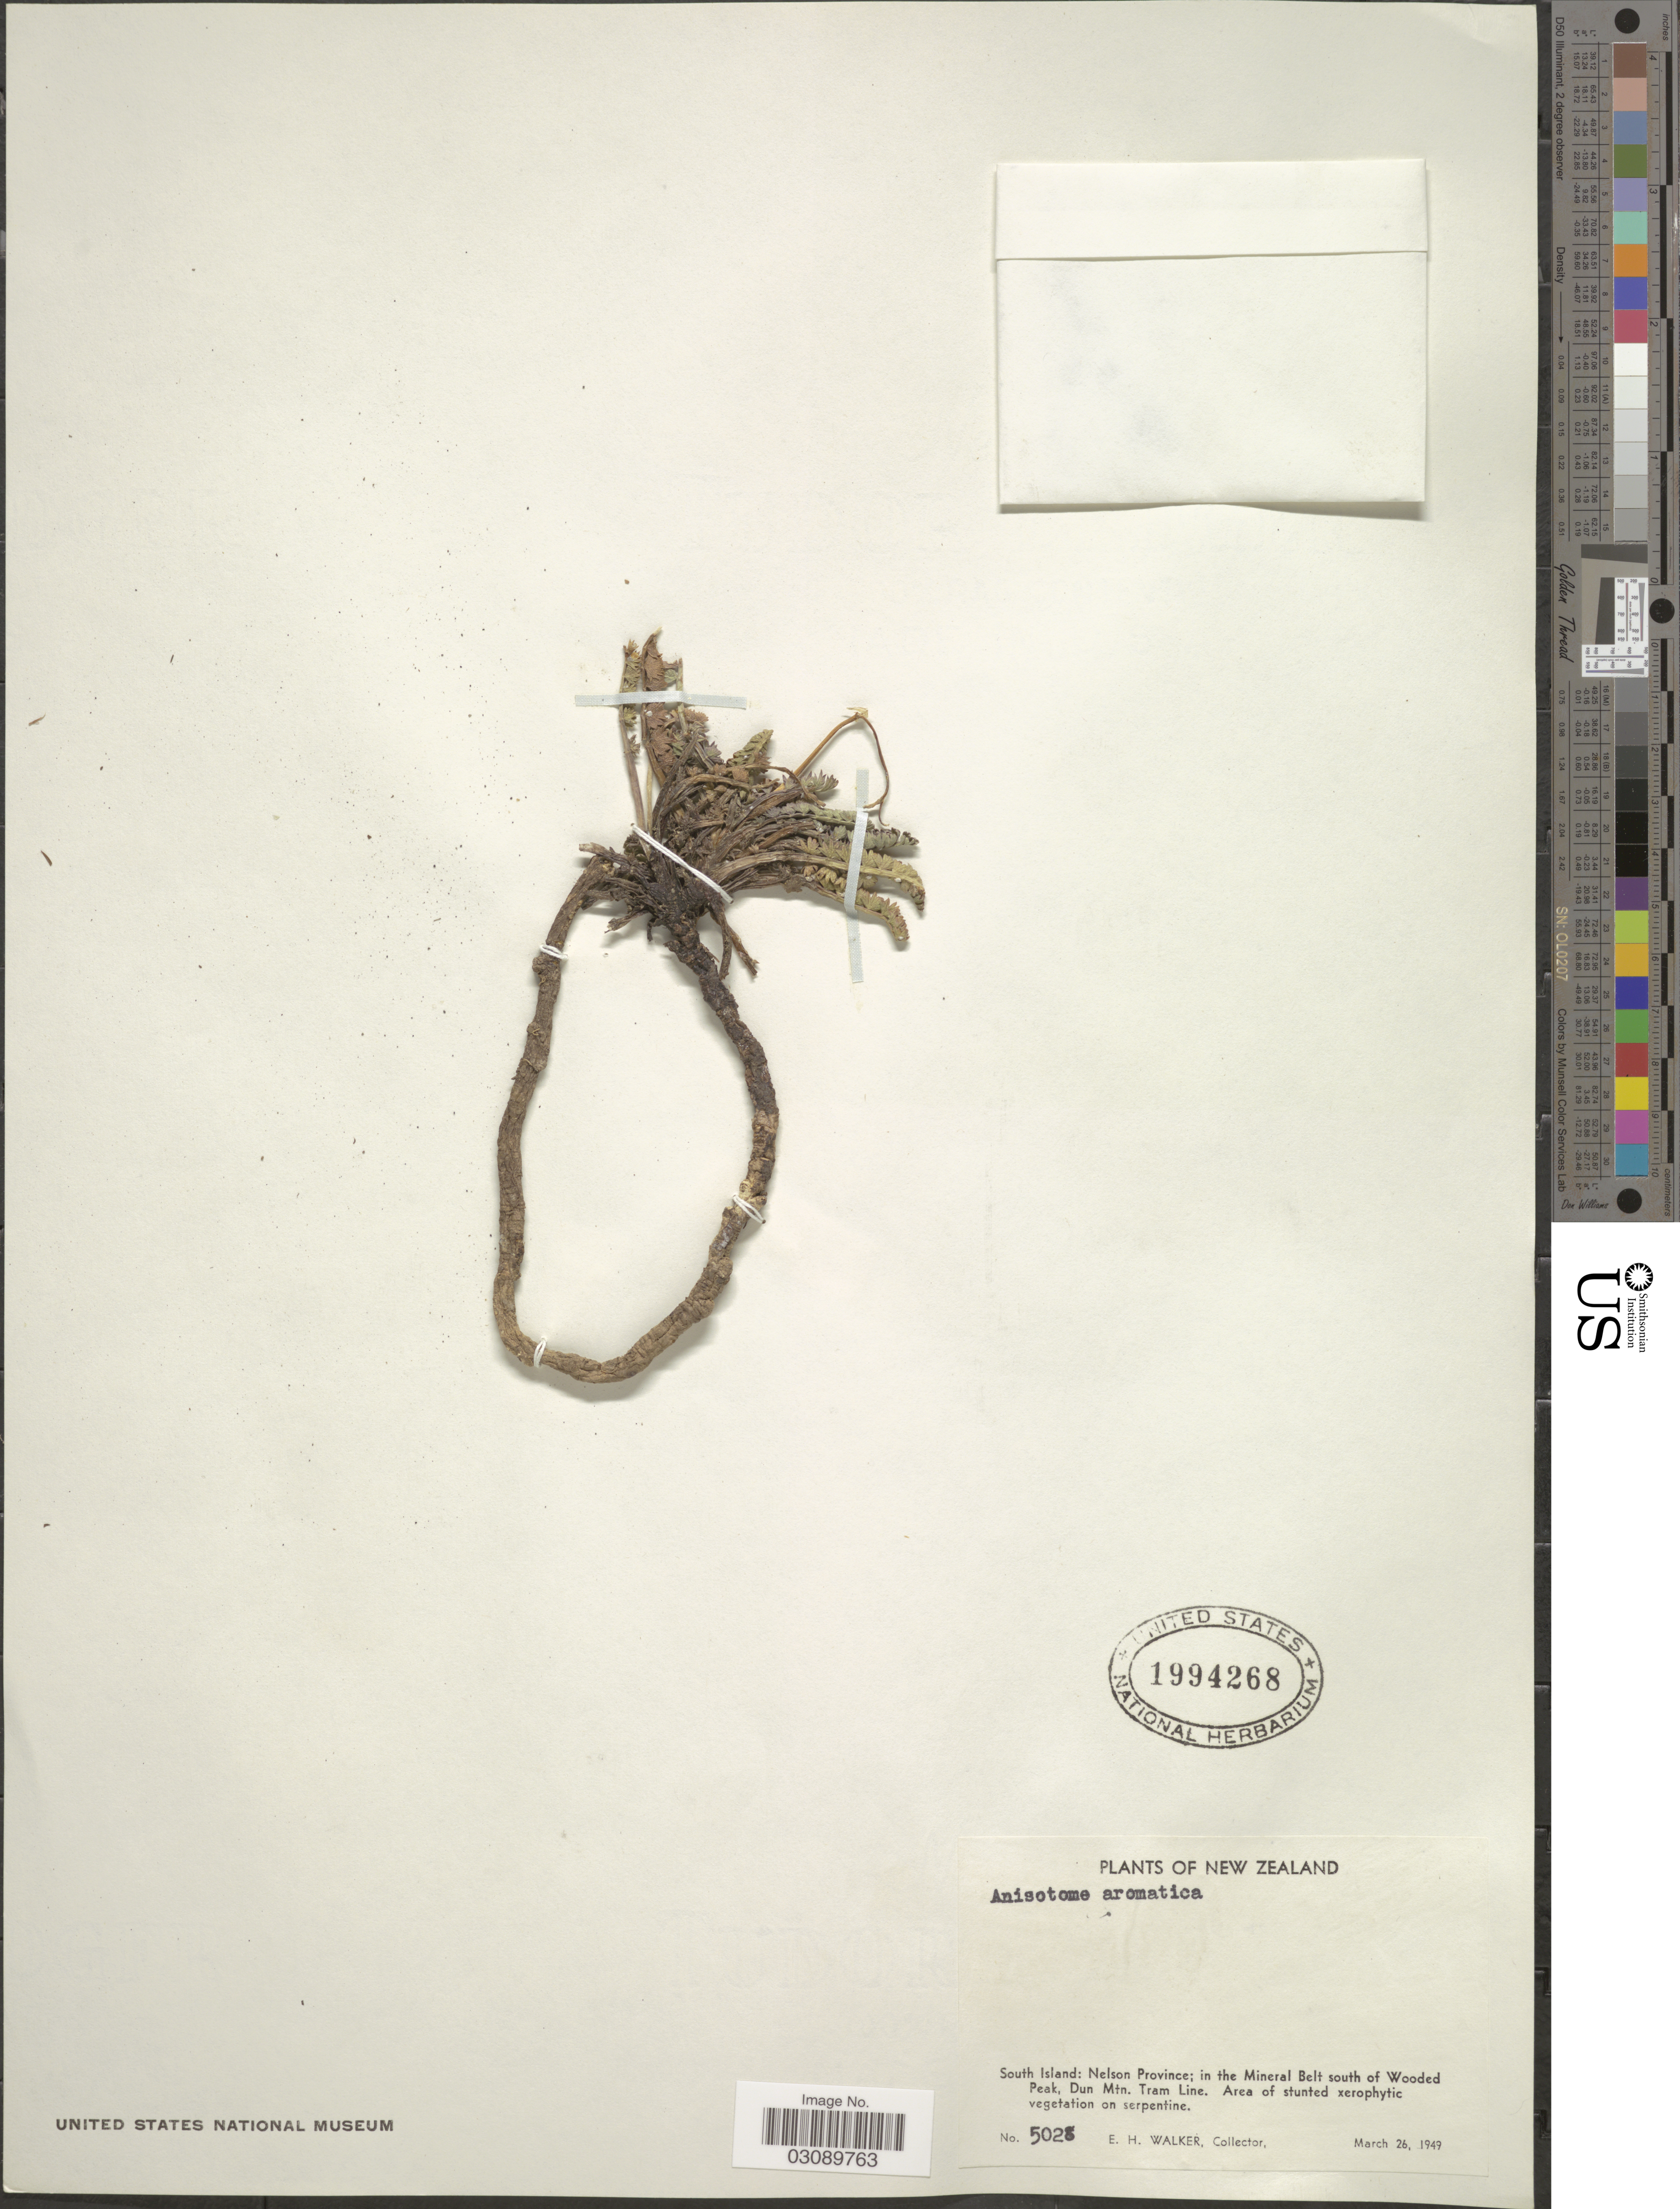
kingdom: Plantae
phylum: Tracheophyta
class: Magnoliopsida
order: Apiales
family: Apiaceae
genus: Anisotome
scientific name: Anisotome aromatica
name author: Hook. f.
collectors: E. H. Walker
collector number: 5028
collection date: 1949-03-26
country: New Zealand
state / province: Nelson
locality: South Island: in the Mineral Belt south of Wooded Peak, Dun Mtn. Tram Line.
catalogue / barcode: US 1994268